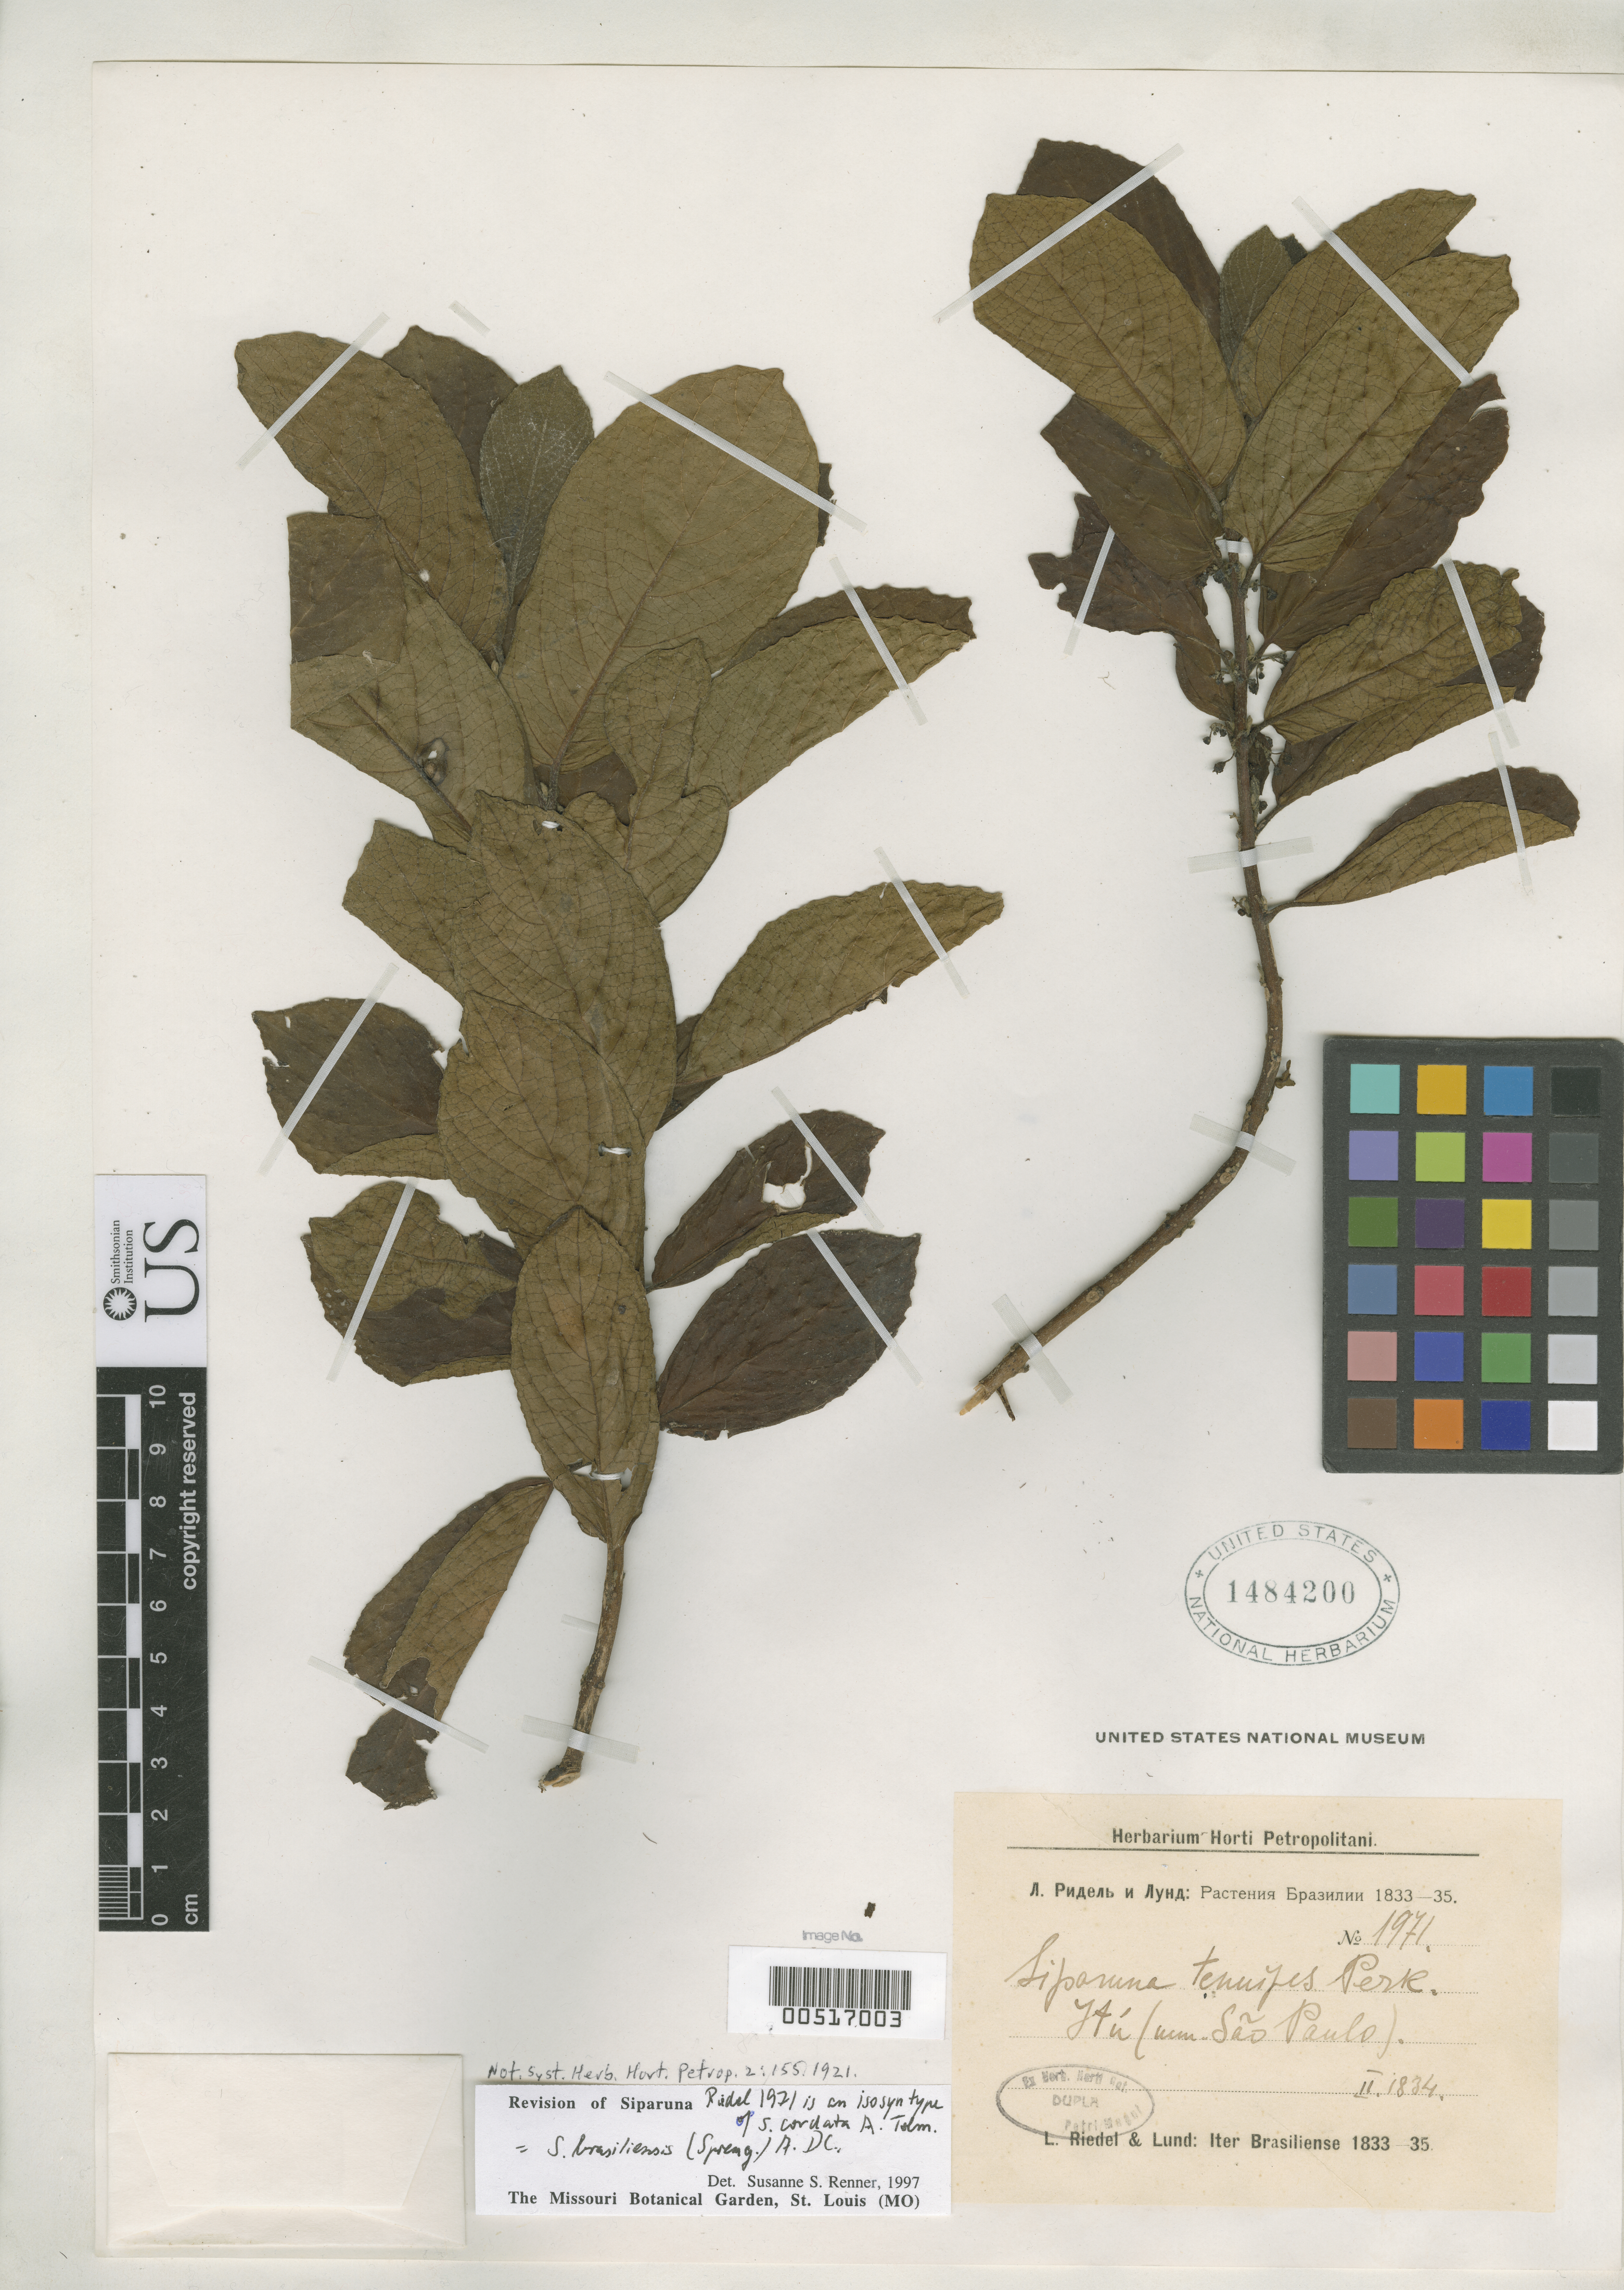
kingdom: Plantae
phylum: Tracheophyta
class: Magnoliopsida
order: Laurales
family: Siparunaceae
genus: Siparuna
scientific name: Siparuna cordata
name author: Tolmatchev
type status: Isosyntype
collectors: L. Riedel & P. W. Lund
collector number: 1971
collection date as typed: Feb 1834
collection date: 1834-02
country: Brazil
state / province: São Paulo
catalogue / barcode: US 1484200